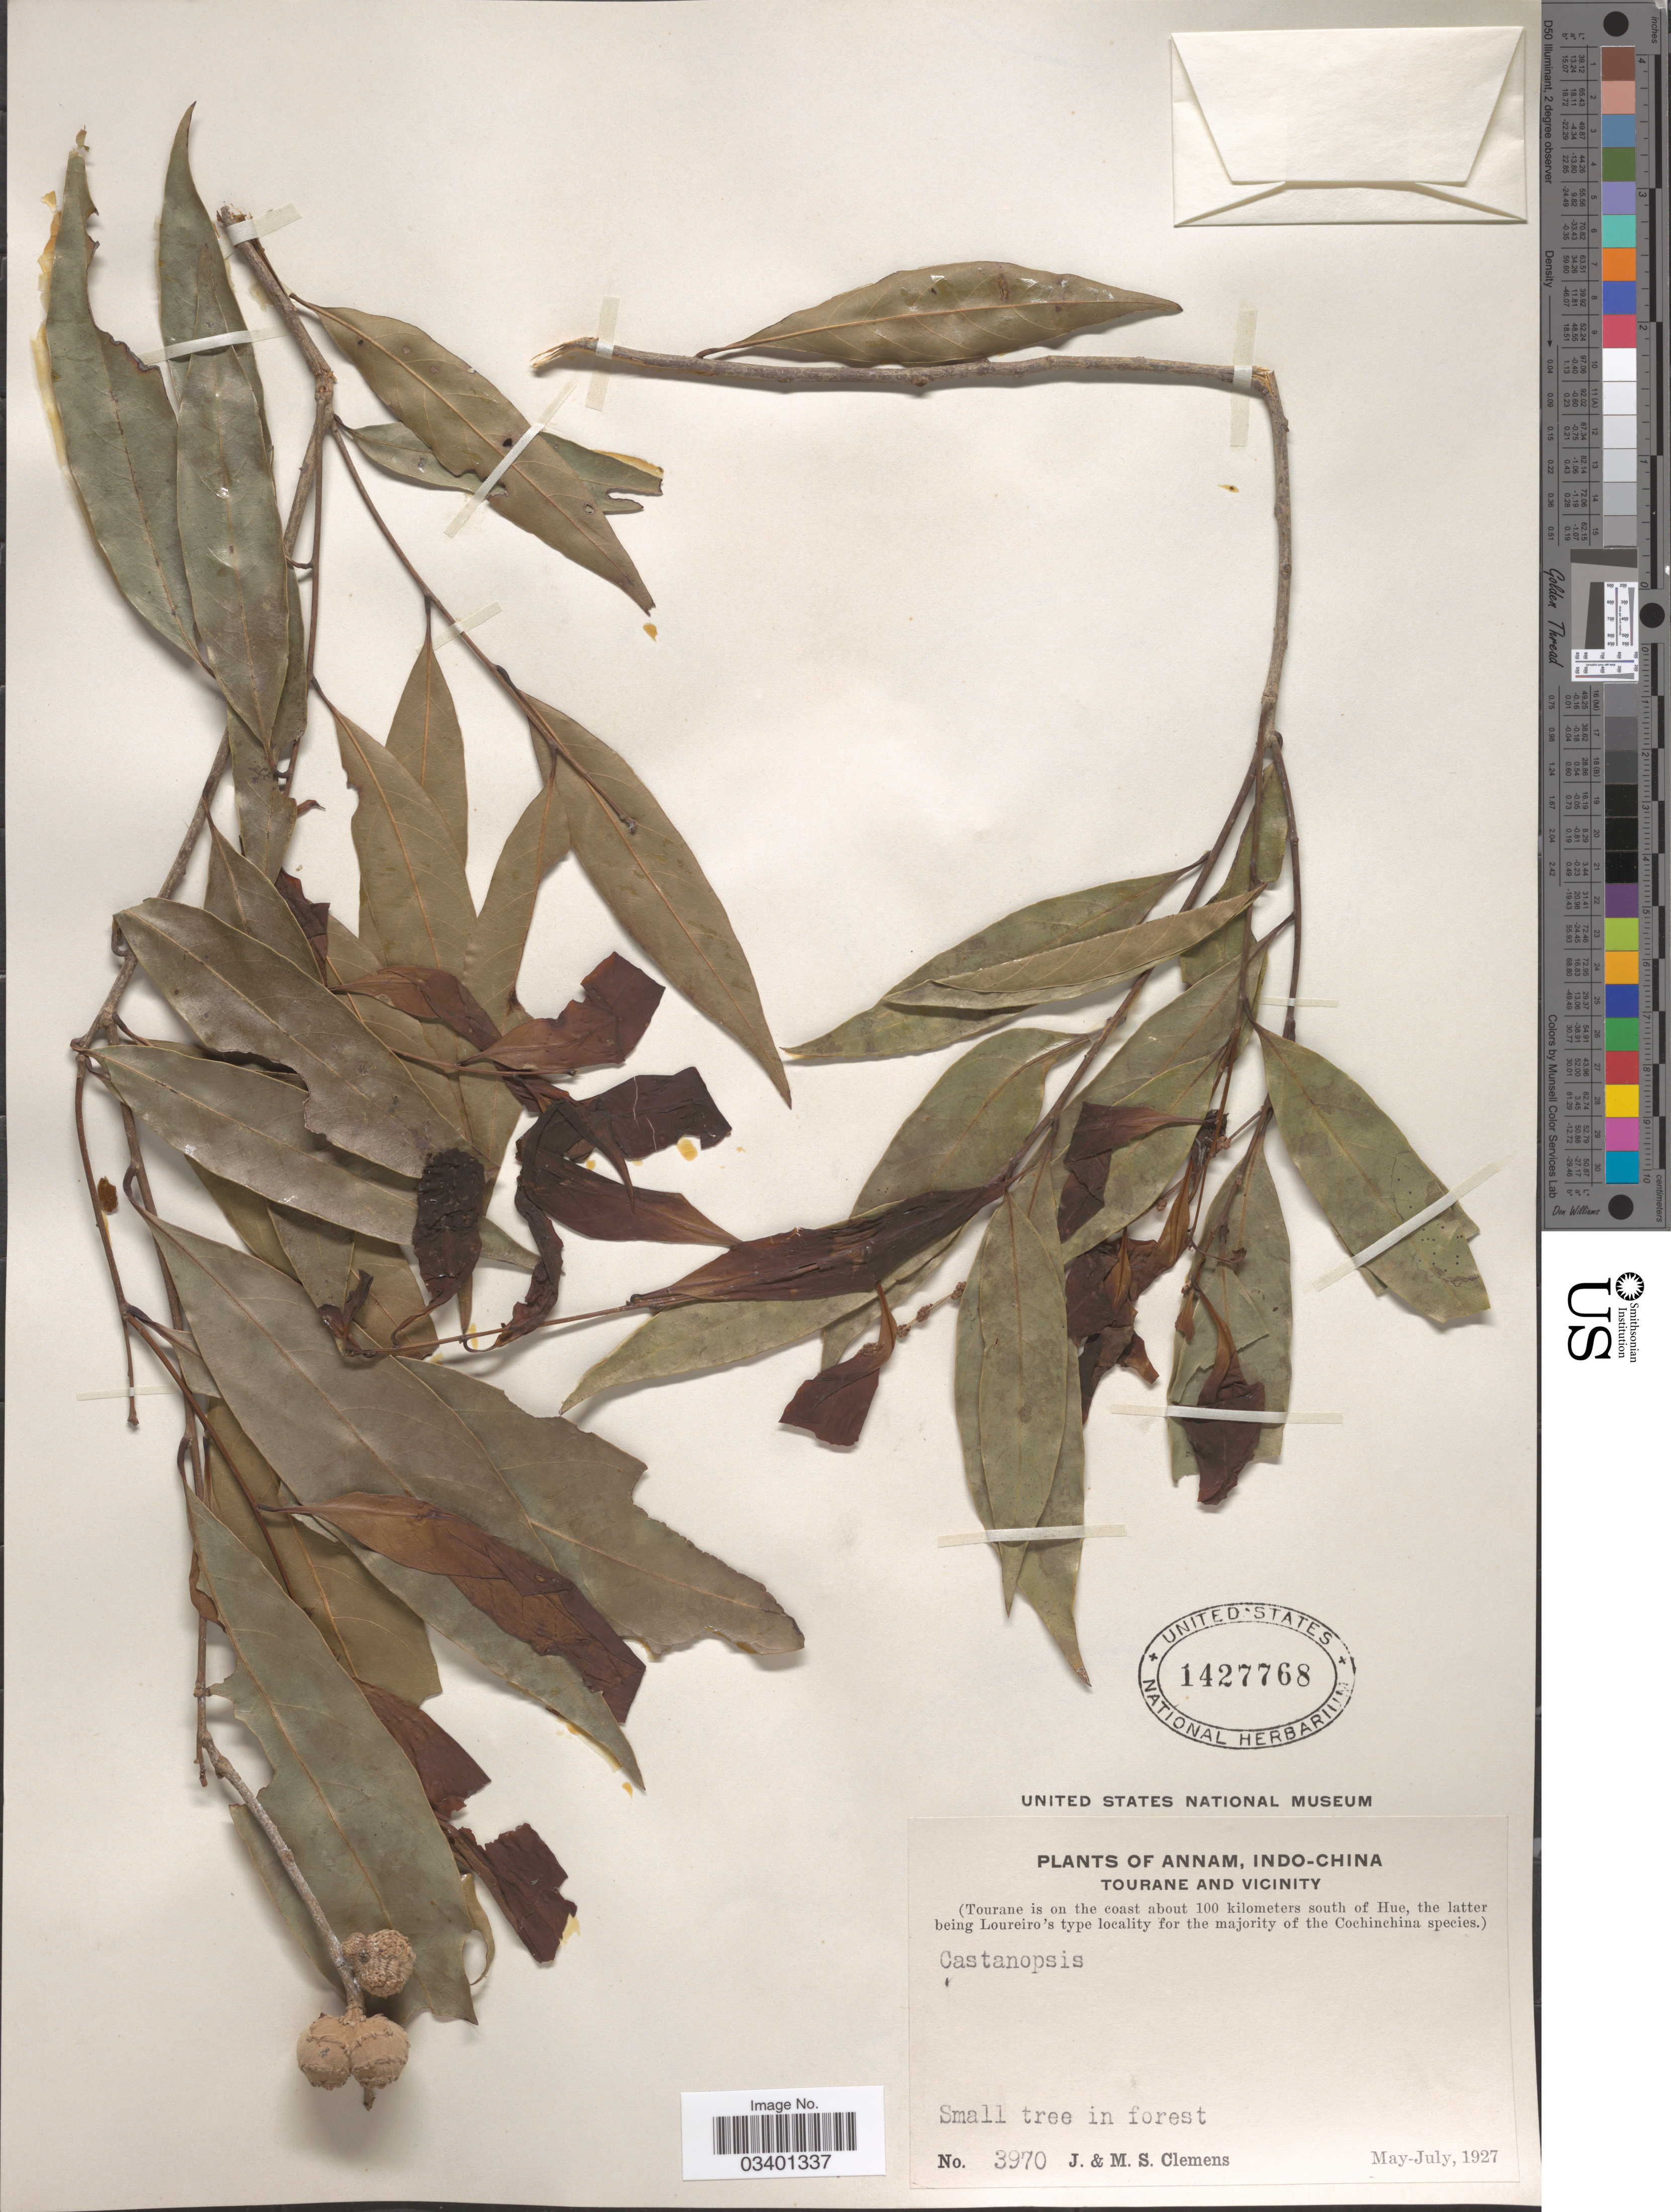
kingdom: Plantae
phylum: Tracheophyta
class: Magnoliopsida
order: Fagales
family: Fagaceae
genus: Castanopsis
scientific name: Castanopsis sp.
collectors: J. Clemens & M. S. Clemens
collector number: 3970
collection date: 1927-05/1927-07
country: Vietnam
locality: Annam, Indo-China. Tourane and Vicinity. (Tourane is on the coast about 100 kilometers south of Hue).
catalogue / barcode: US 1427768